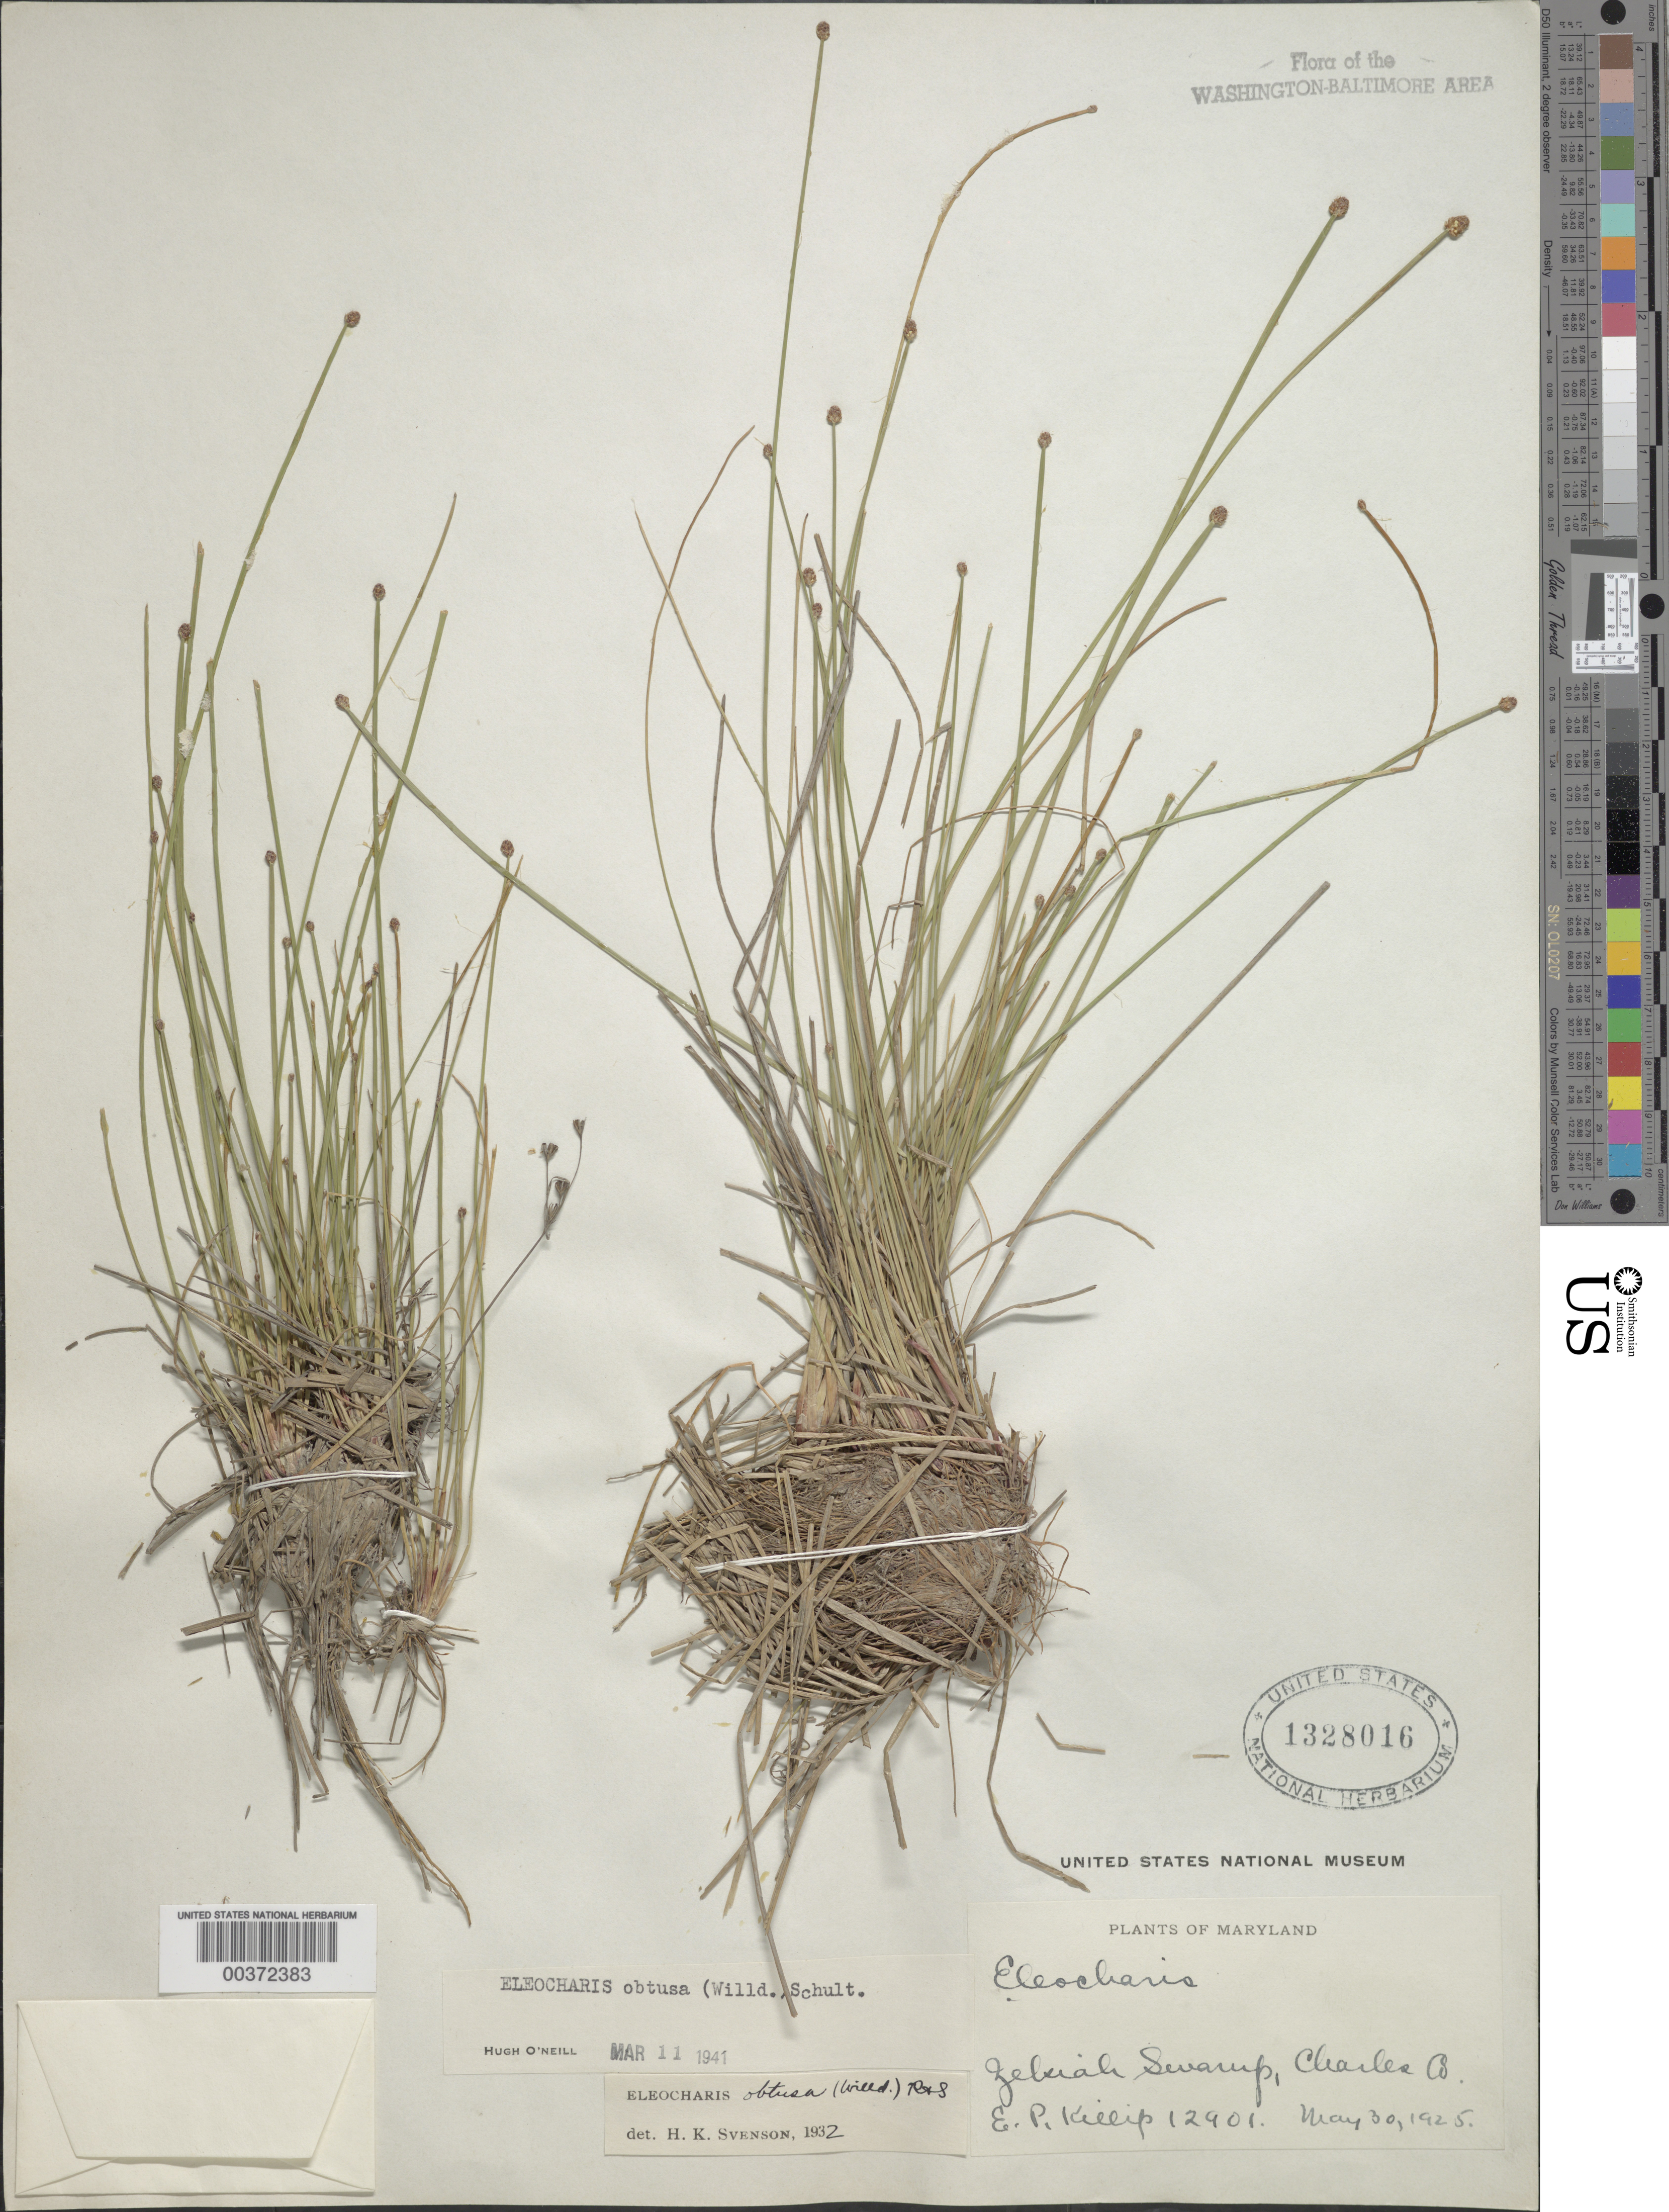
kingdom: Plantae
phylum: Tracheophyta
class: Liliopsida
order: Poales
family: Cyperaceae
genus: Eleocharis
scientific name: Eleocharis obtusa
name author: (Willd.) Schult.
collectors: E. P. Killip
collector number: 12901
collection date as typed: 30 May 1925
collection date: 1925-05-30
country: United States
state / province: Maryland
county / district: Charles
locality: Zekiah Swamp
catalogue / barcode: US 1328016